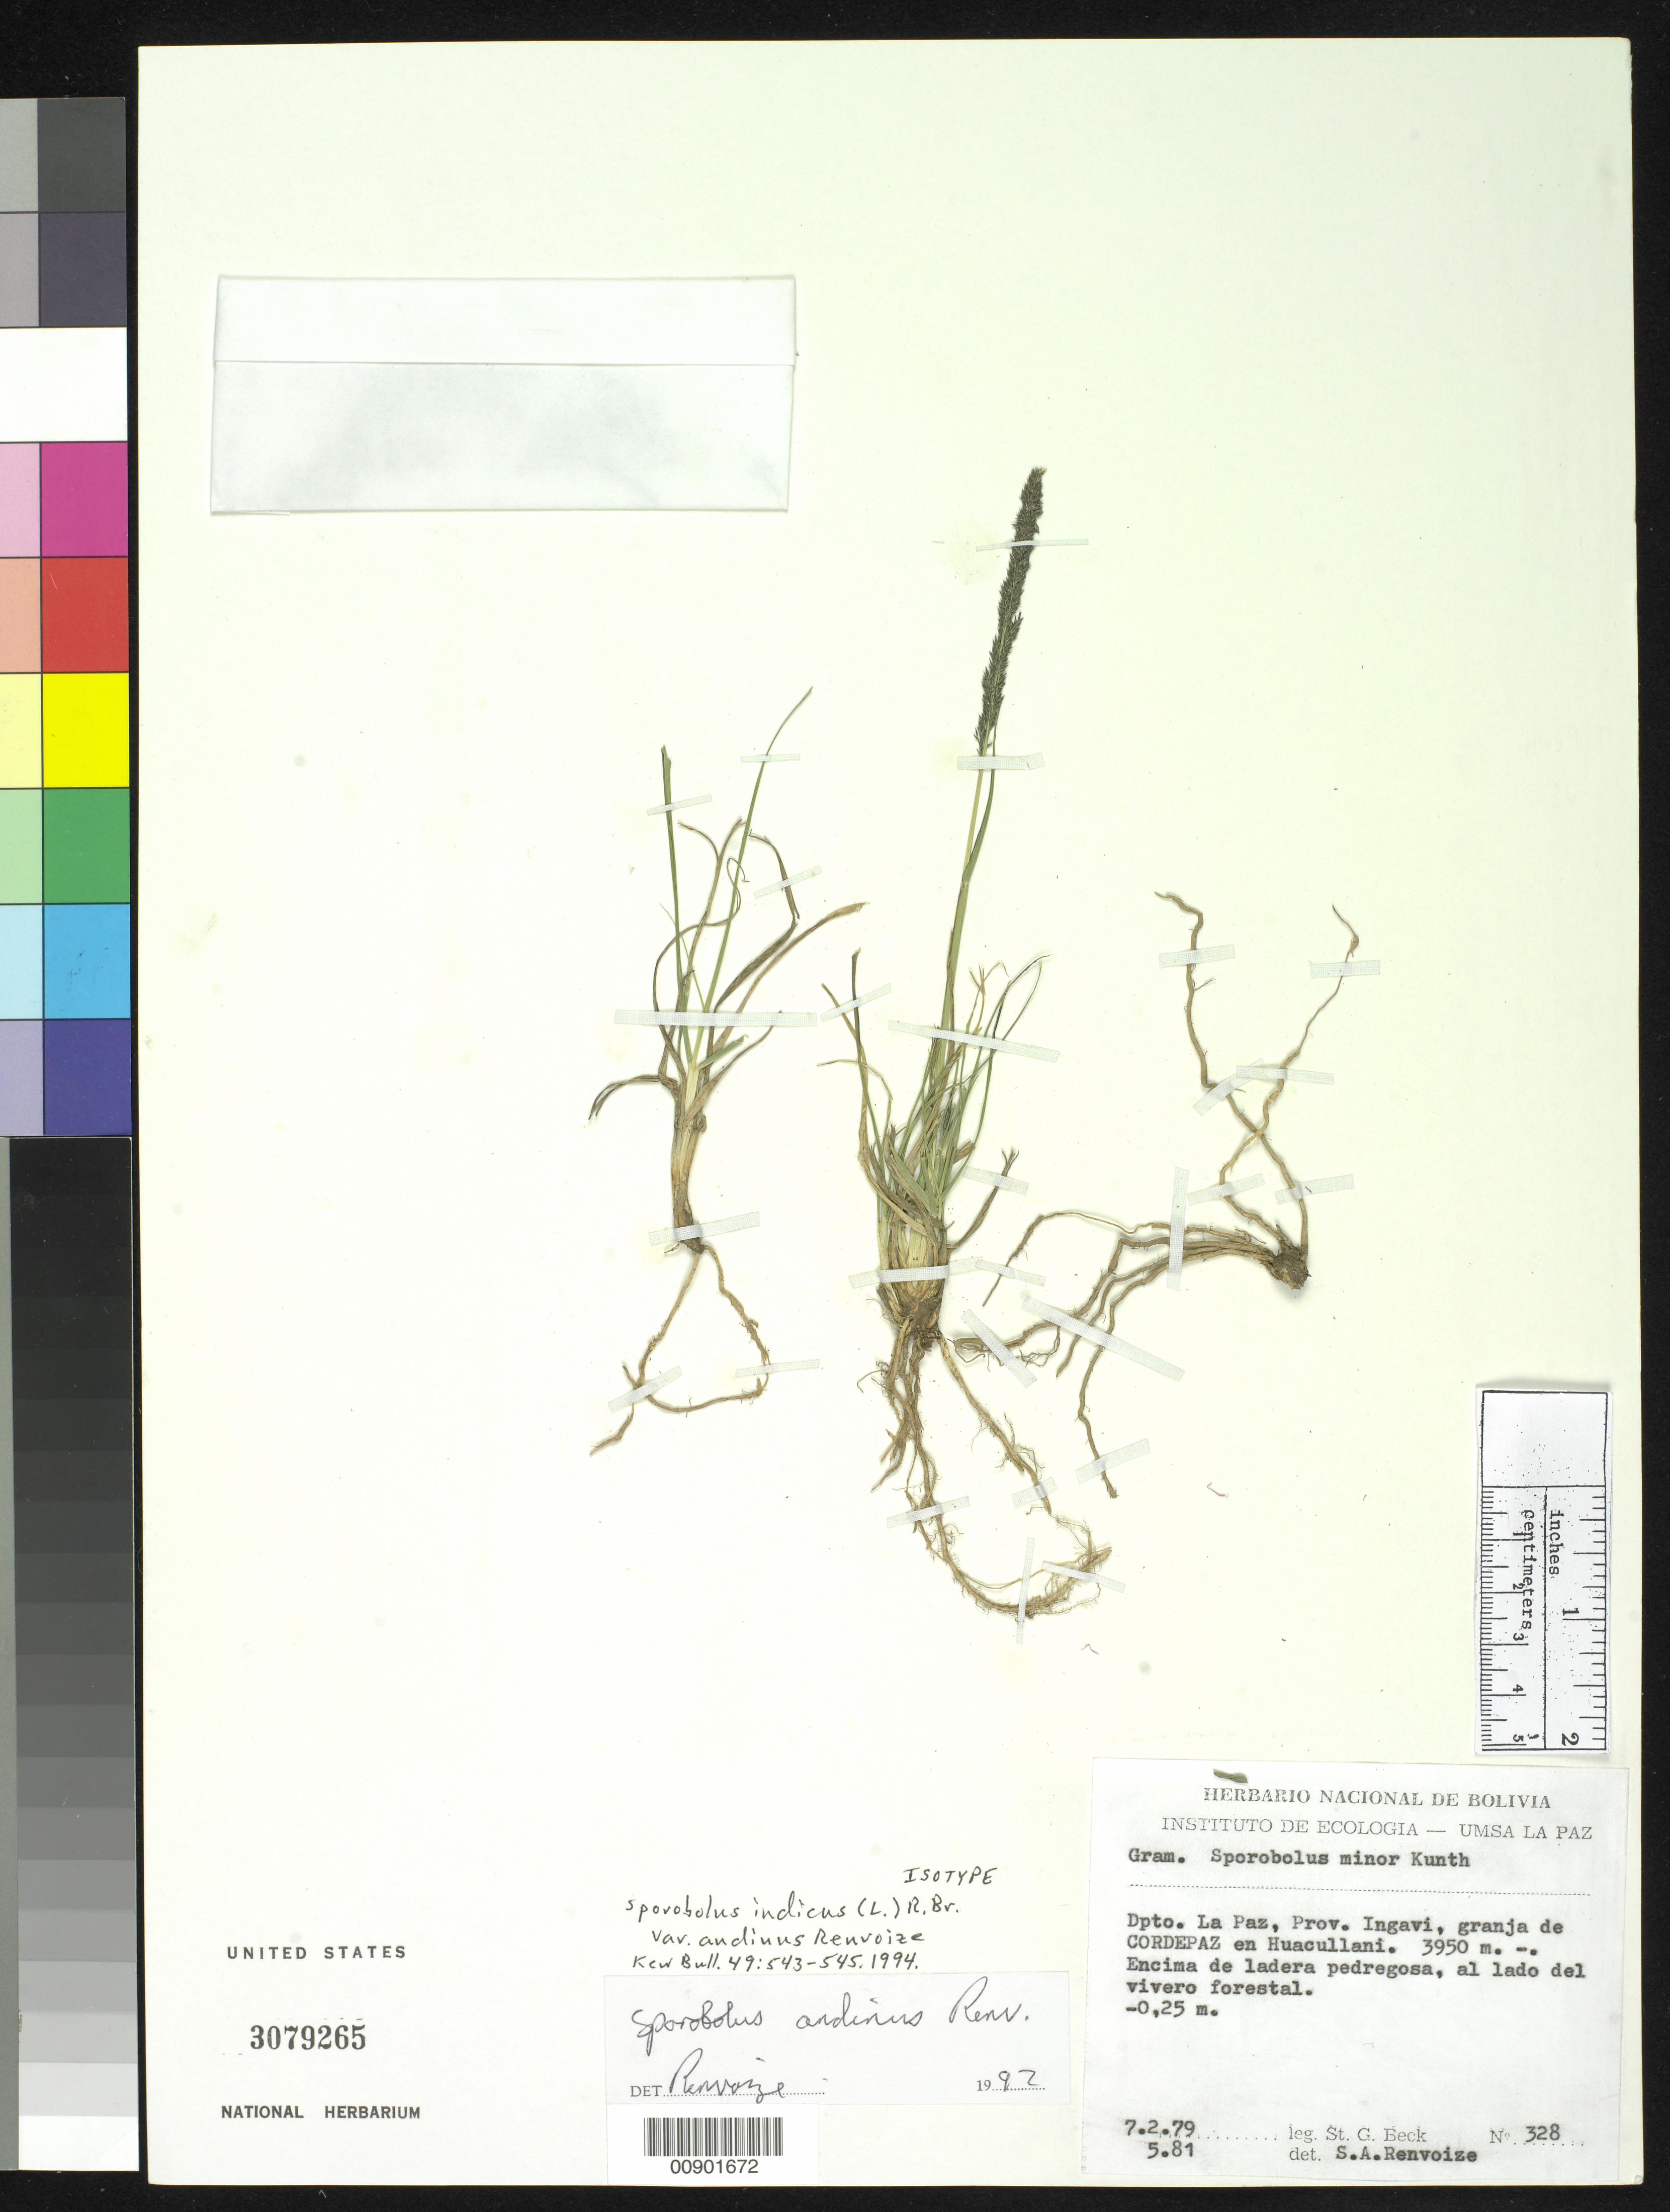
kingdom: Plantae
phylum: Tracheophyta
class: Liliopsida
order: Poales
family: Poaceae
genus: Sporobolus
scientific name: Sporobolus indicus var. andinus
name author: Renvoize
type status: Isotype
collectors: S. G. Beck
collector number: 328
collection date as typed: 07 Feb 1979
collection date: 1979-02-07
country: Bolivia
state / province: La Paz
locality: Depto. La Paz, Prov. Ingavi, granja de Cordepaz en Huacullani.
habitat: Encima de ladera pedregosa, al lado del vivero forestal.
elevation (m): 3950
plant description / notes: Annotated by Renvoize (1992) as "Sporobolus andinus Renv."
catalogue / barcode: US 3079265